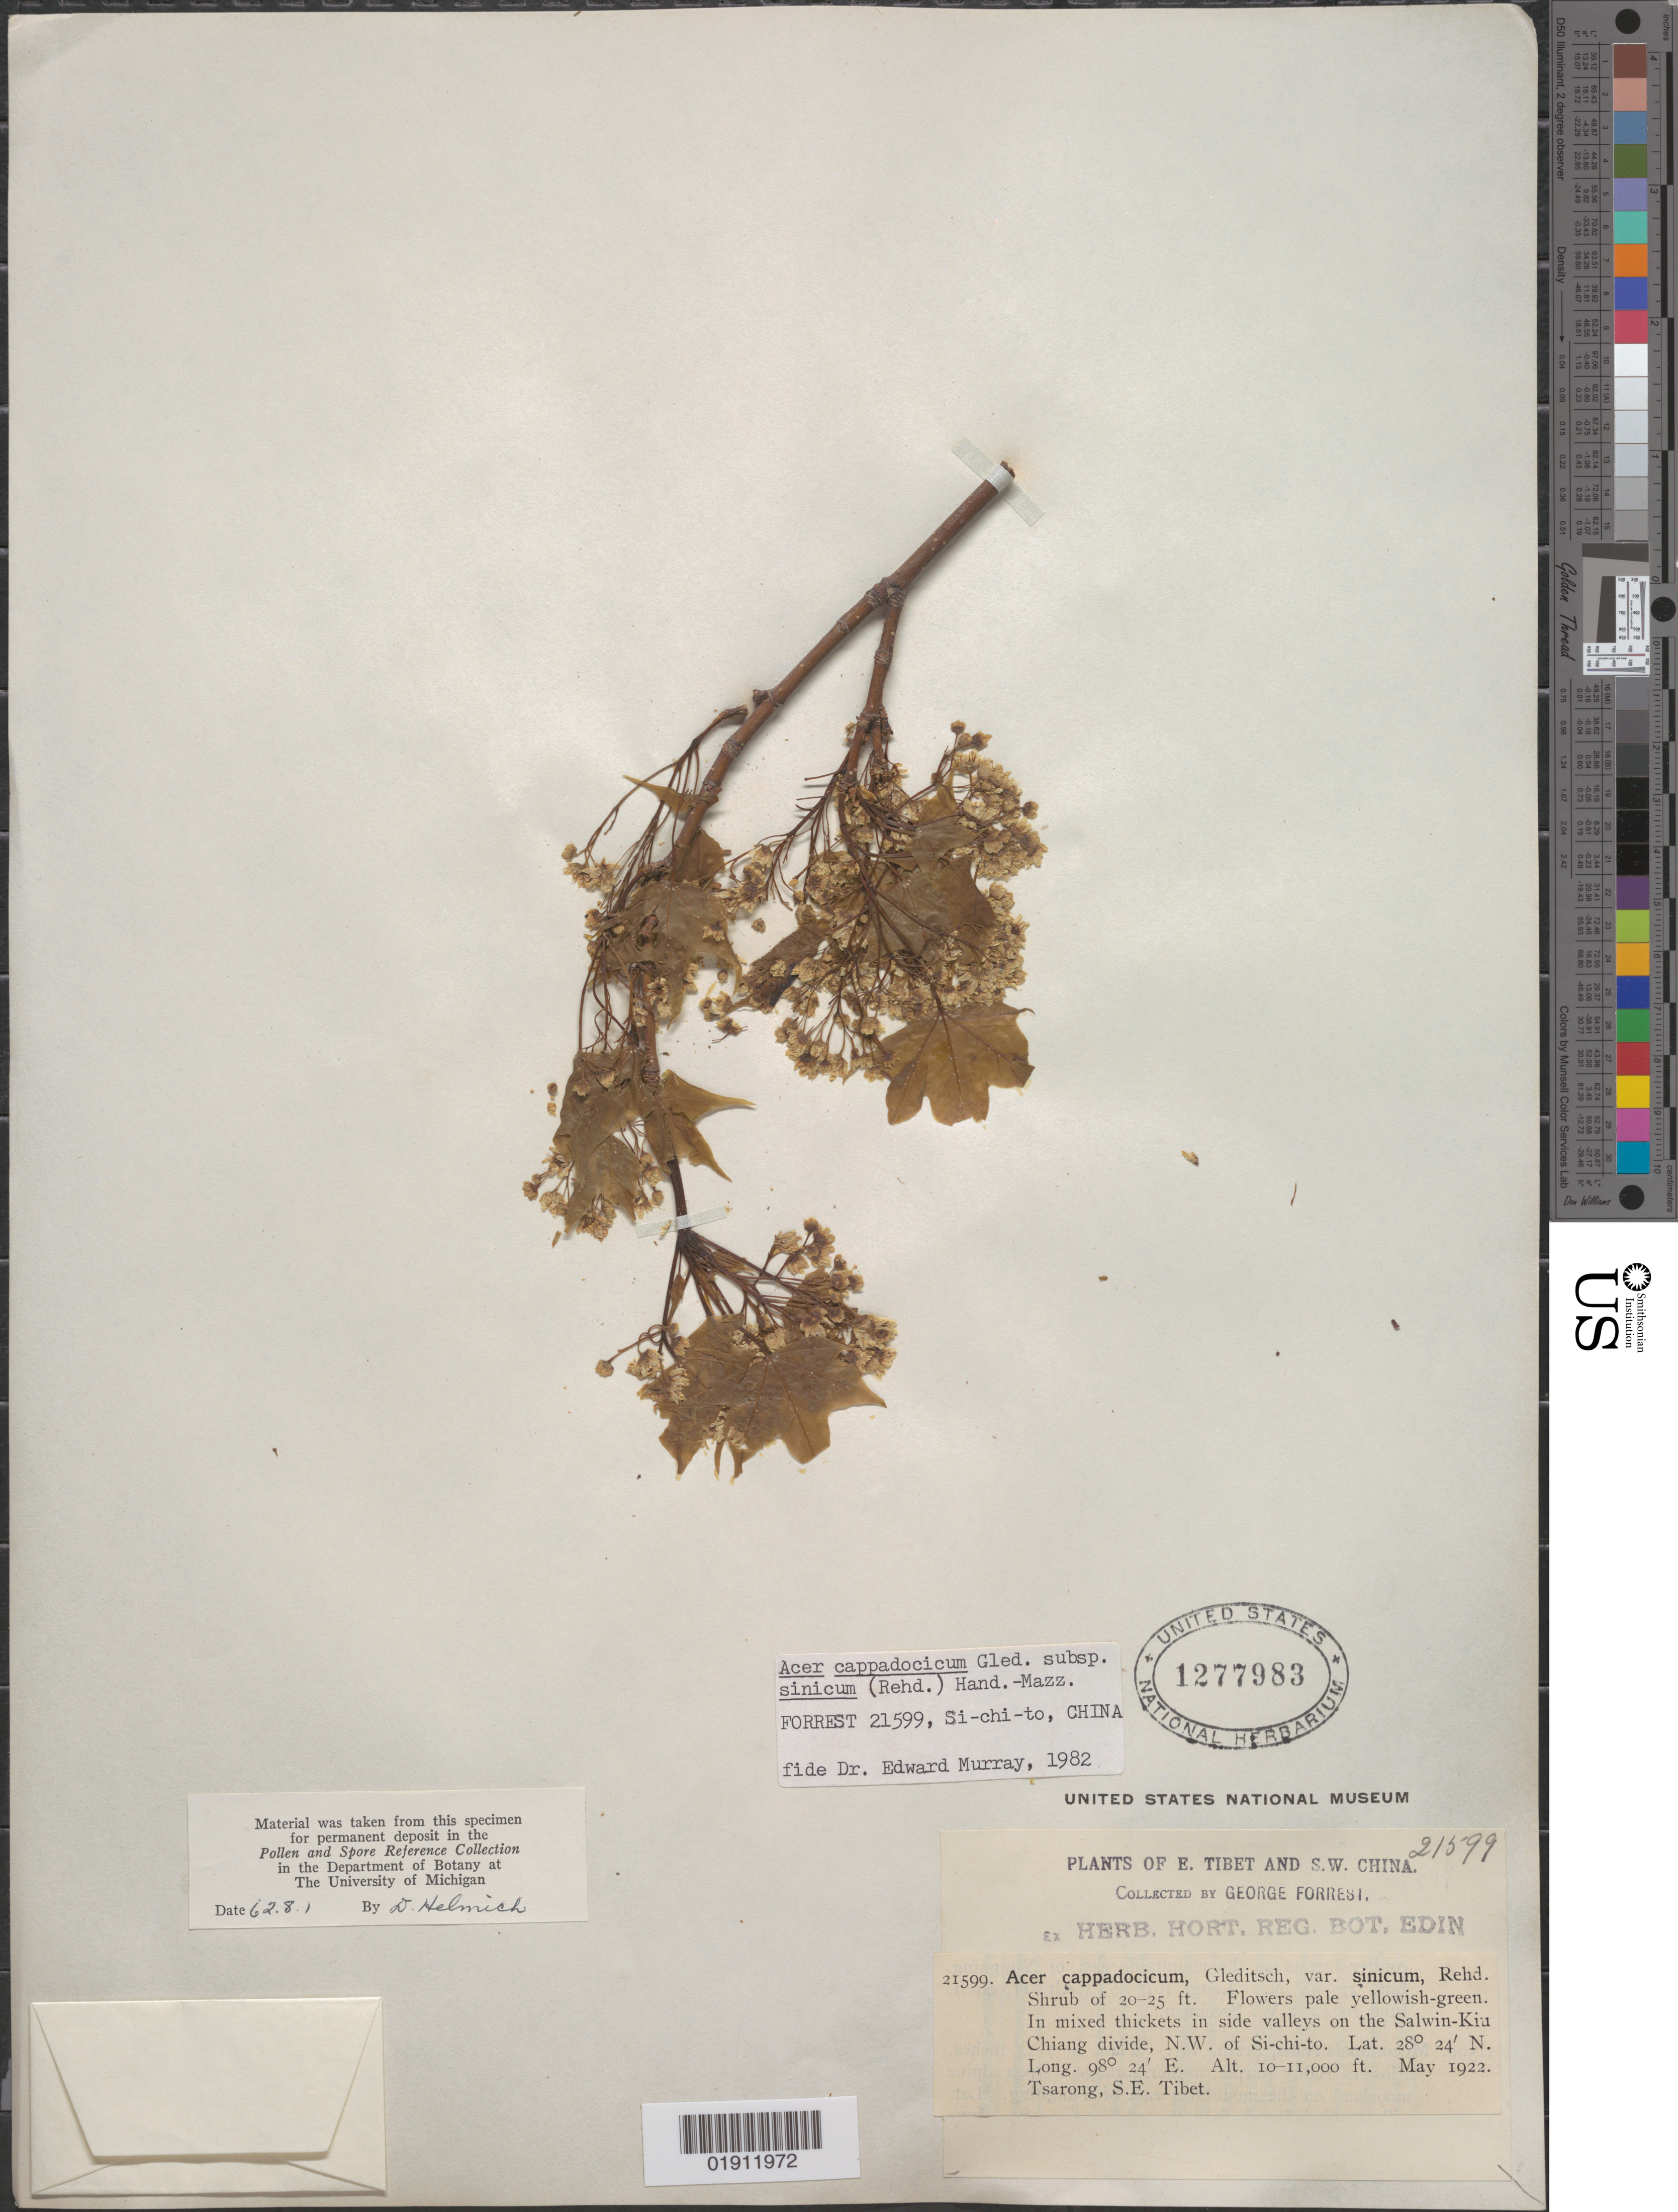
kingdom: Plantae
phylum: Tracheophyta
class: Magnoliopsida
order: Sapindales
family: Sapindaceae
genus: Acer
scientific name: Acer cappadocicum subsp. sinicum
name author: (Rehder) Hand.-Mazz.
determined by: Murray, Edward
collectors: G. Forrest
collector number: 21599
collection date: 1922-05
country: China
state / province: Xizang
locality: Tsarong, S.E. Tibet. Salwin-Kiu Chiang divide, NW of Si-chi-to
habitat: In mixed thickets in side valleys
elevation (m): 3048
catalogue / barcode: US 1277983